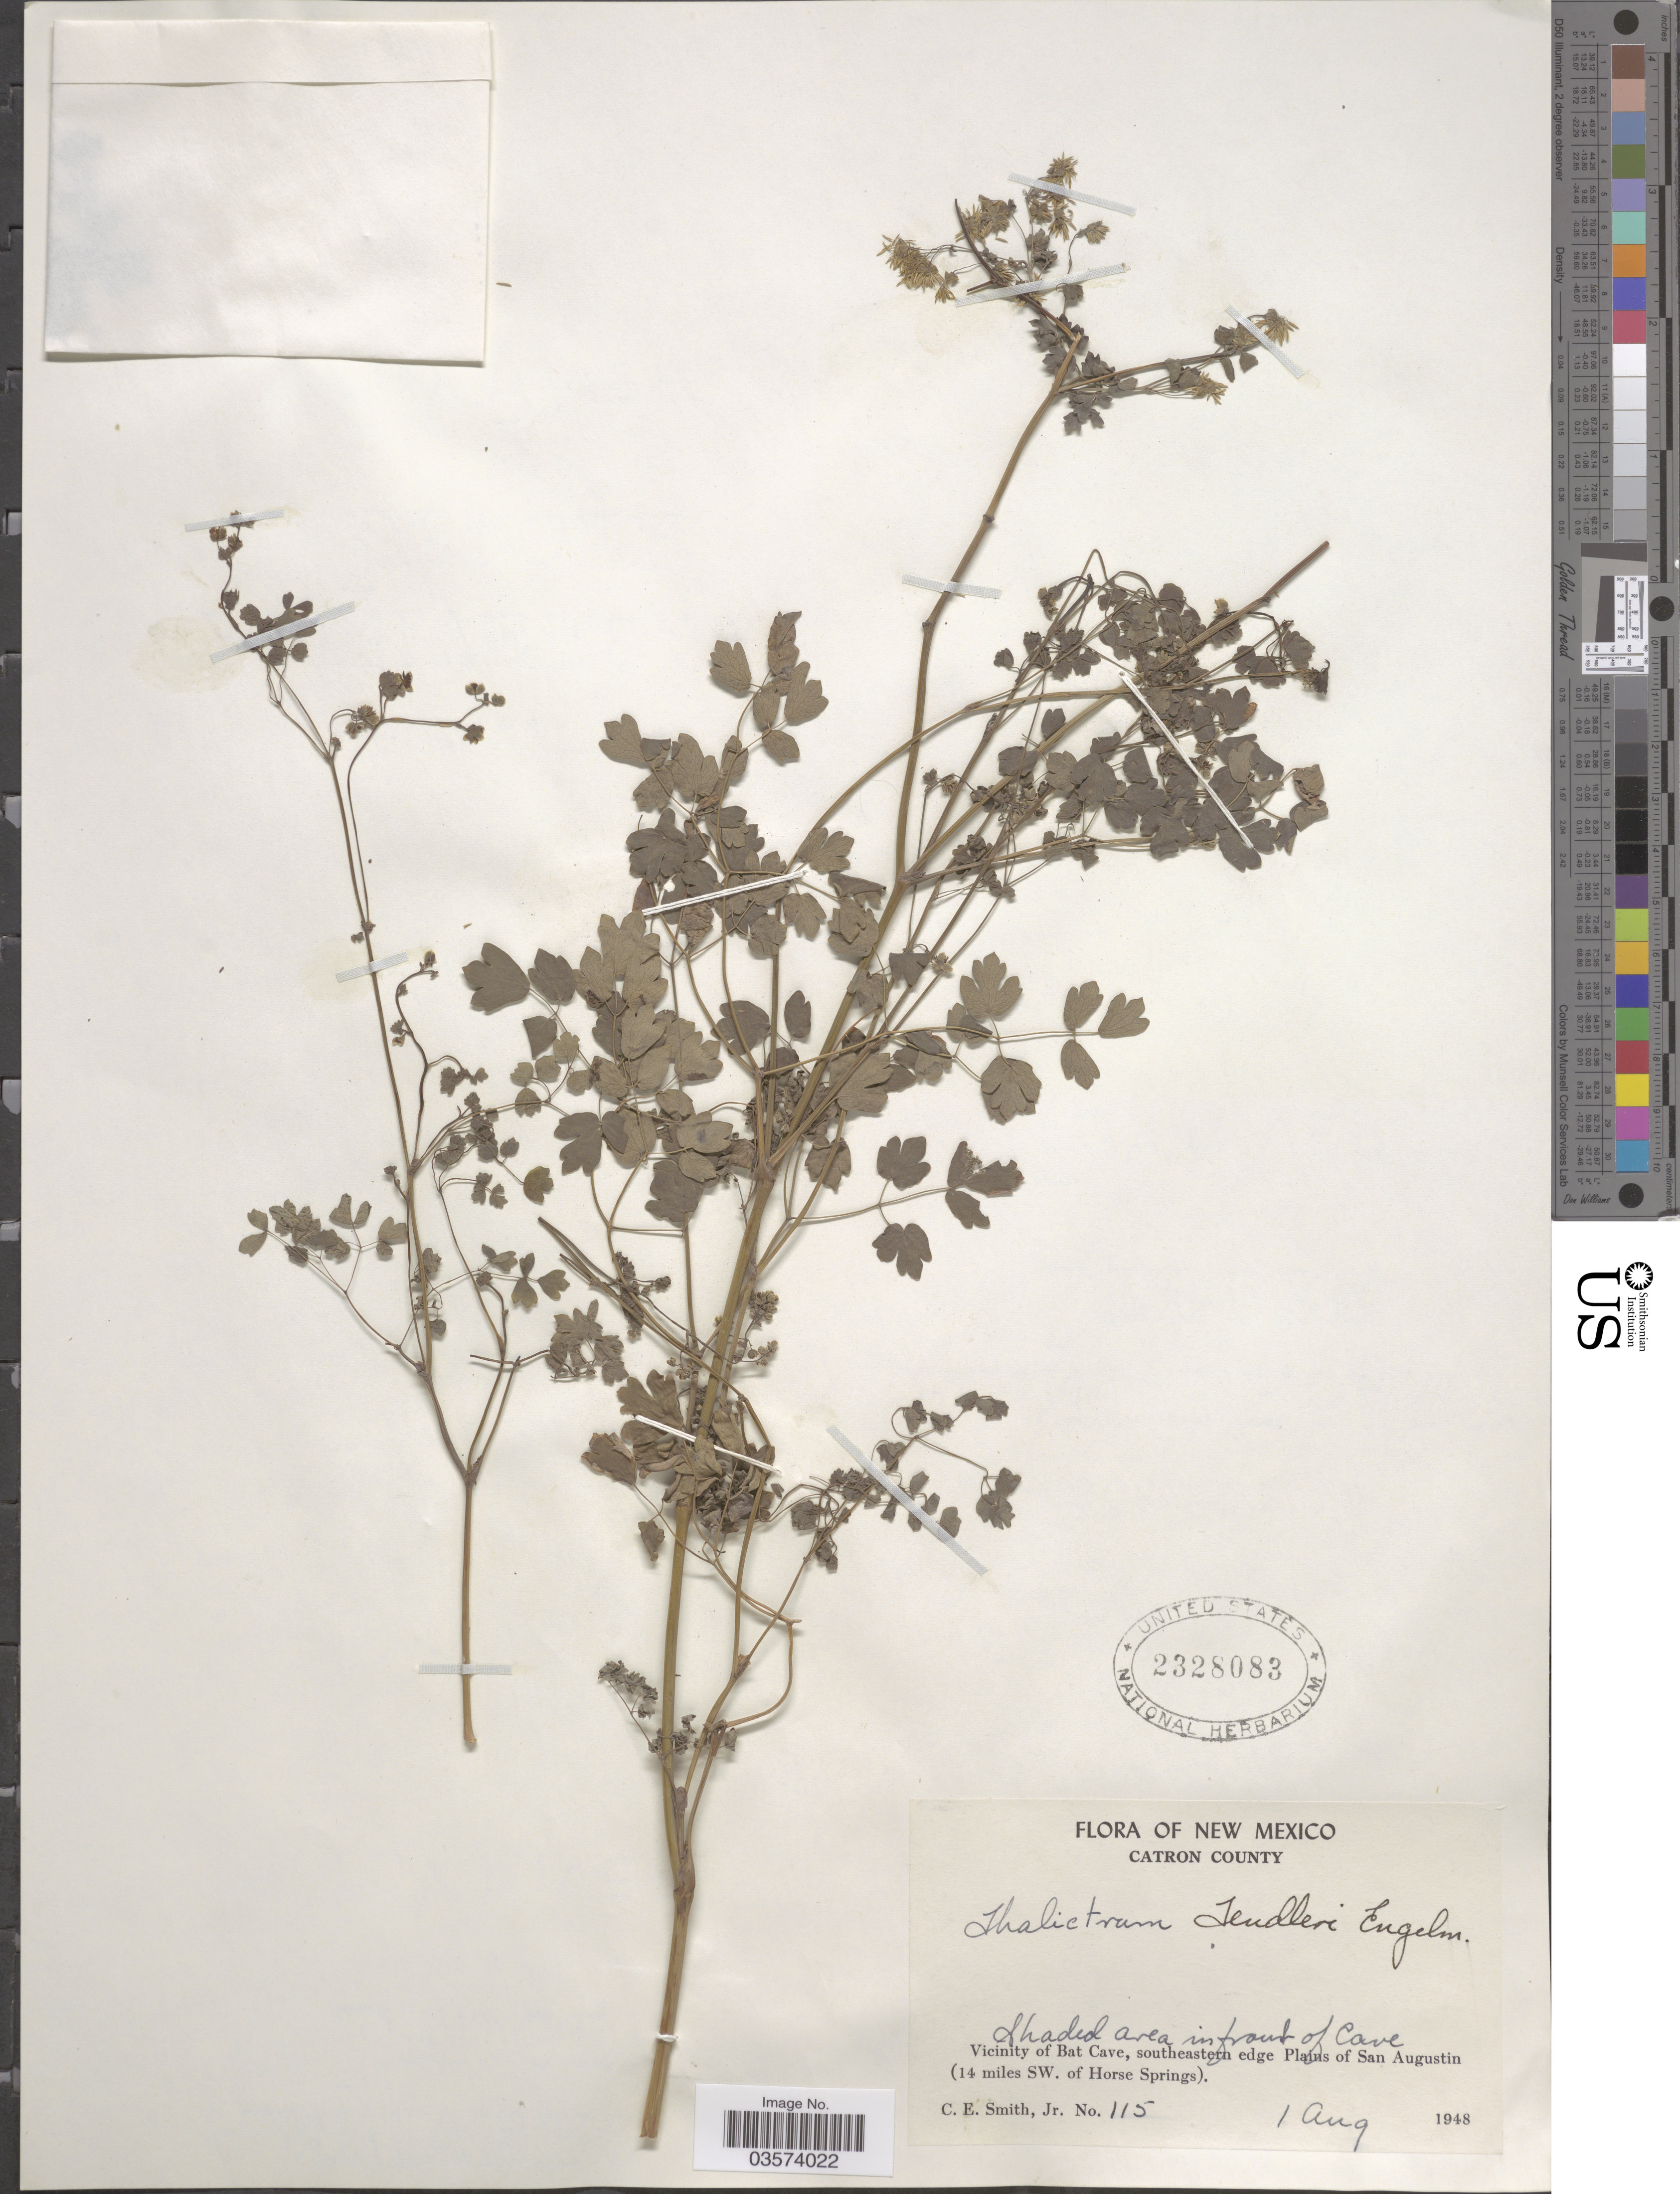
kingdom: Plantae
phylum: Tracheophyta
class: Magnoliopsida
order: Ranunculales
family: Ranunculaceae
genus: Thalictrum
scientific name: Thalictrum fendleri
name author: Engelm. ex A. Gray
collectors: C. E. Smith Jr.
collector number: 115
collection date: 1948-08-01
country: United States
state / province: New Mexico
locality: Catron County. Shaded area in front of Cave. Vicinity of Bat Cave, southeastern edge Plains of San Augustin (14 miles SW. of Horse Springs).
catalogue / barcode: US 2328083